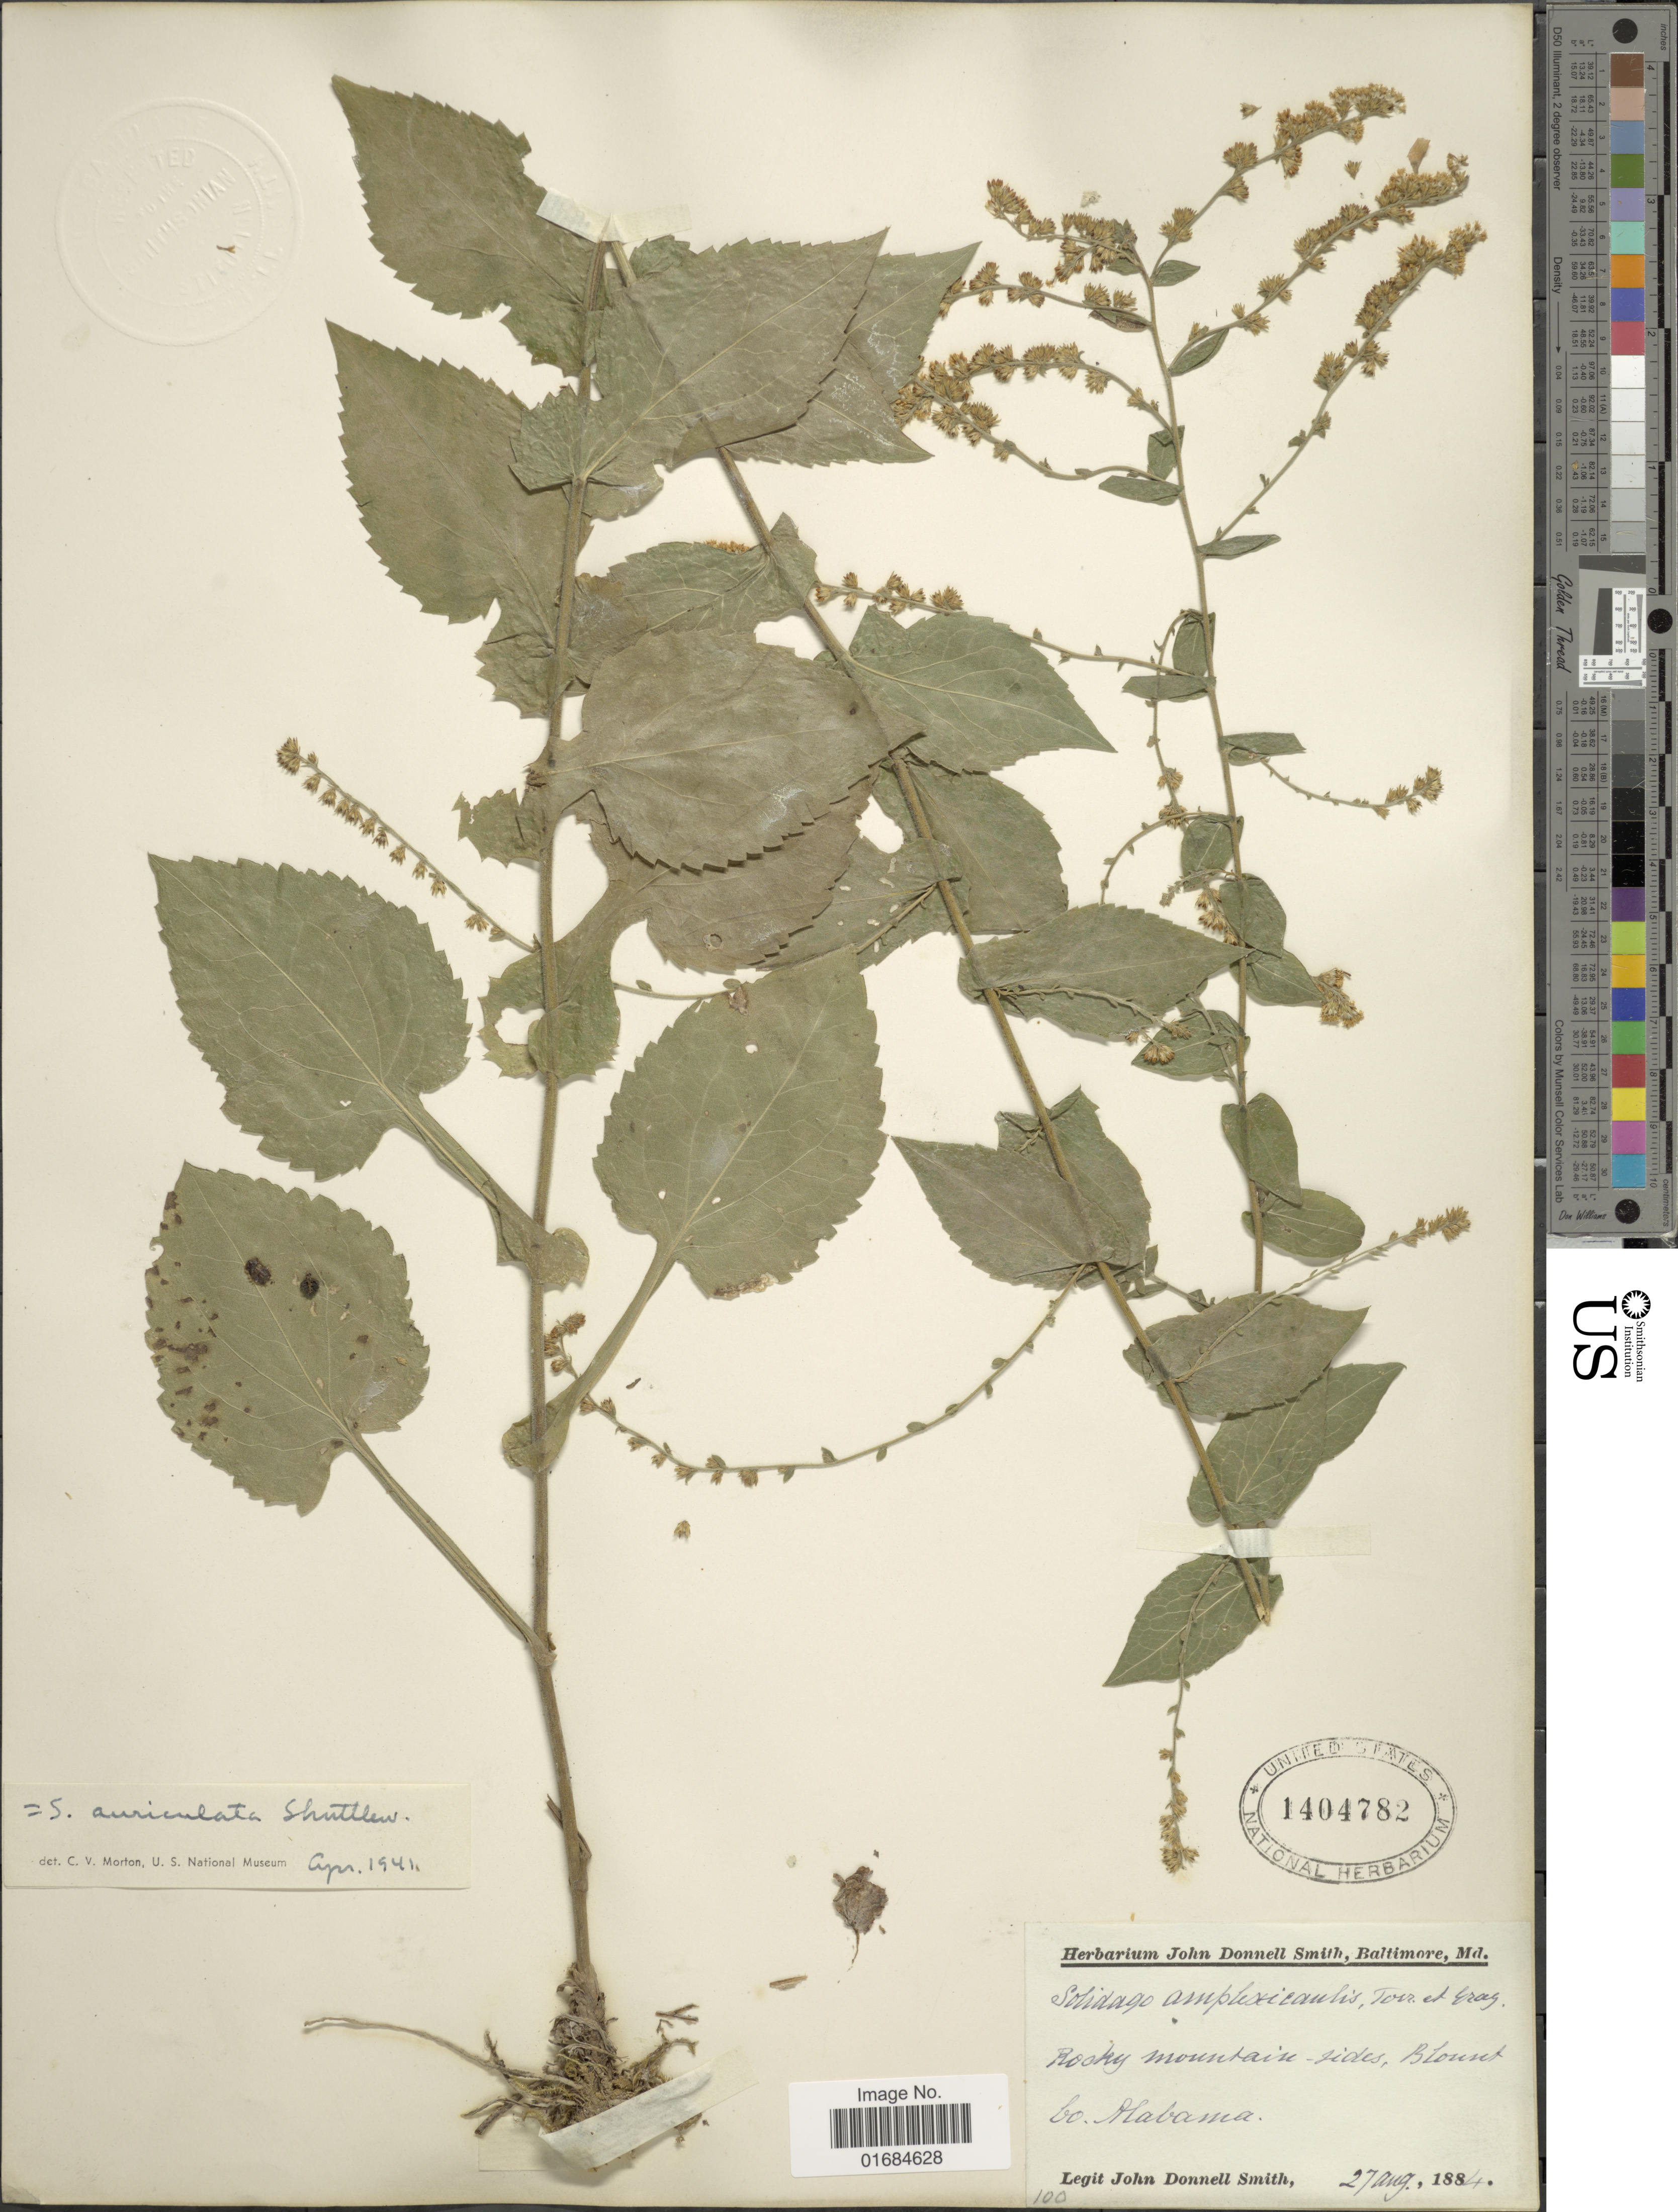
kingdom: Plantae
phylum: Tracheophyta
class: Magnoliopsida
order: Asterales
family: Asteraceae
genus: Solidago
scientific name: Solidago auriculata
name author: Shuttlew. ex S.F. Blake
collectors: J. Donnell Smith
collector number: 100 ?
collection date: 1884-08-27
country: United States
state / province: Alabama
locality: Rocky mountain - sides, Blount Co.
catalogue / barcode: US 1404782